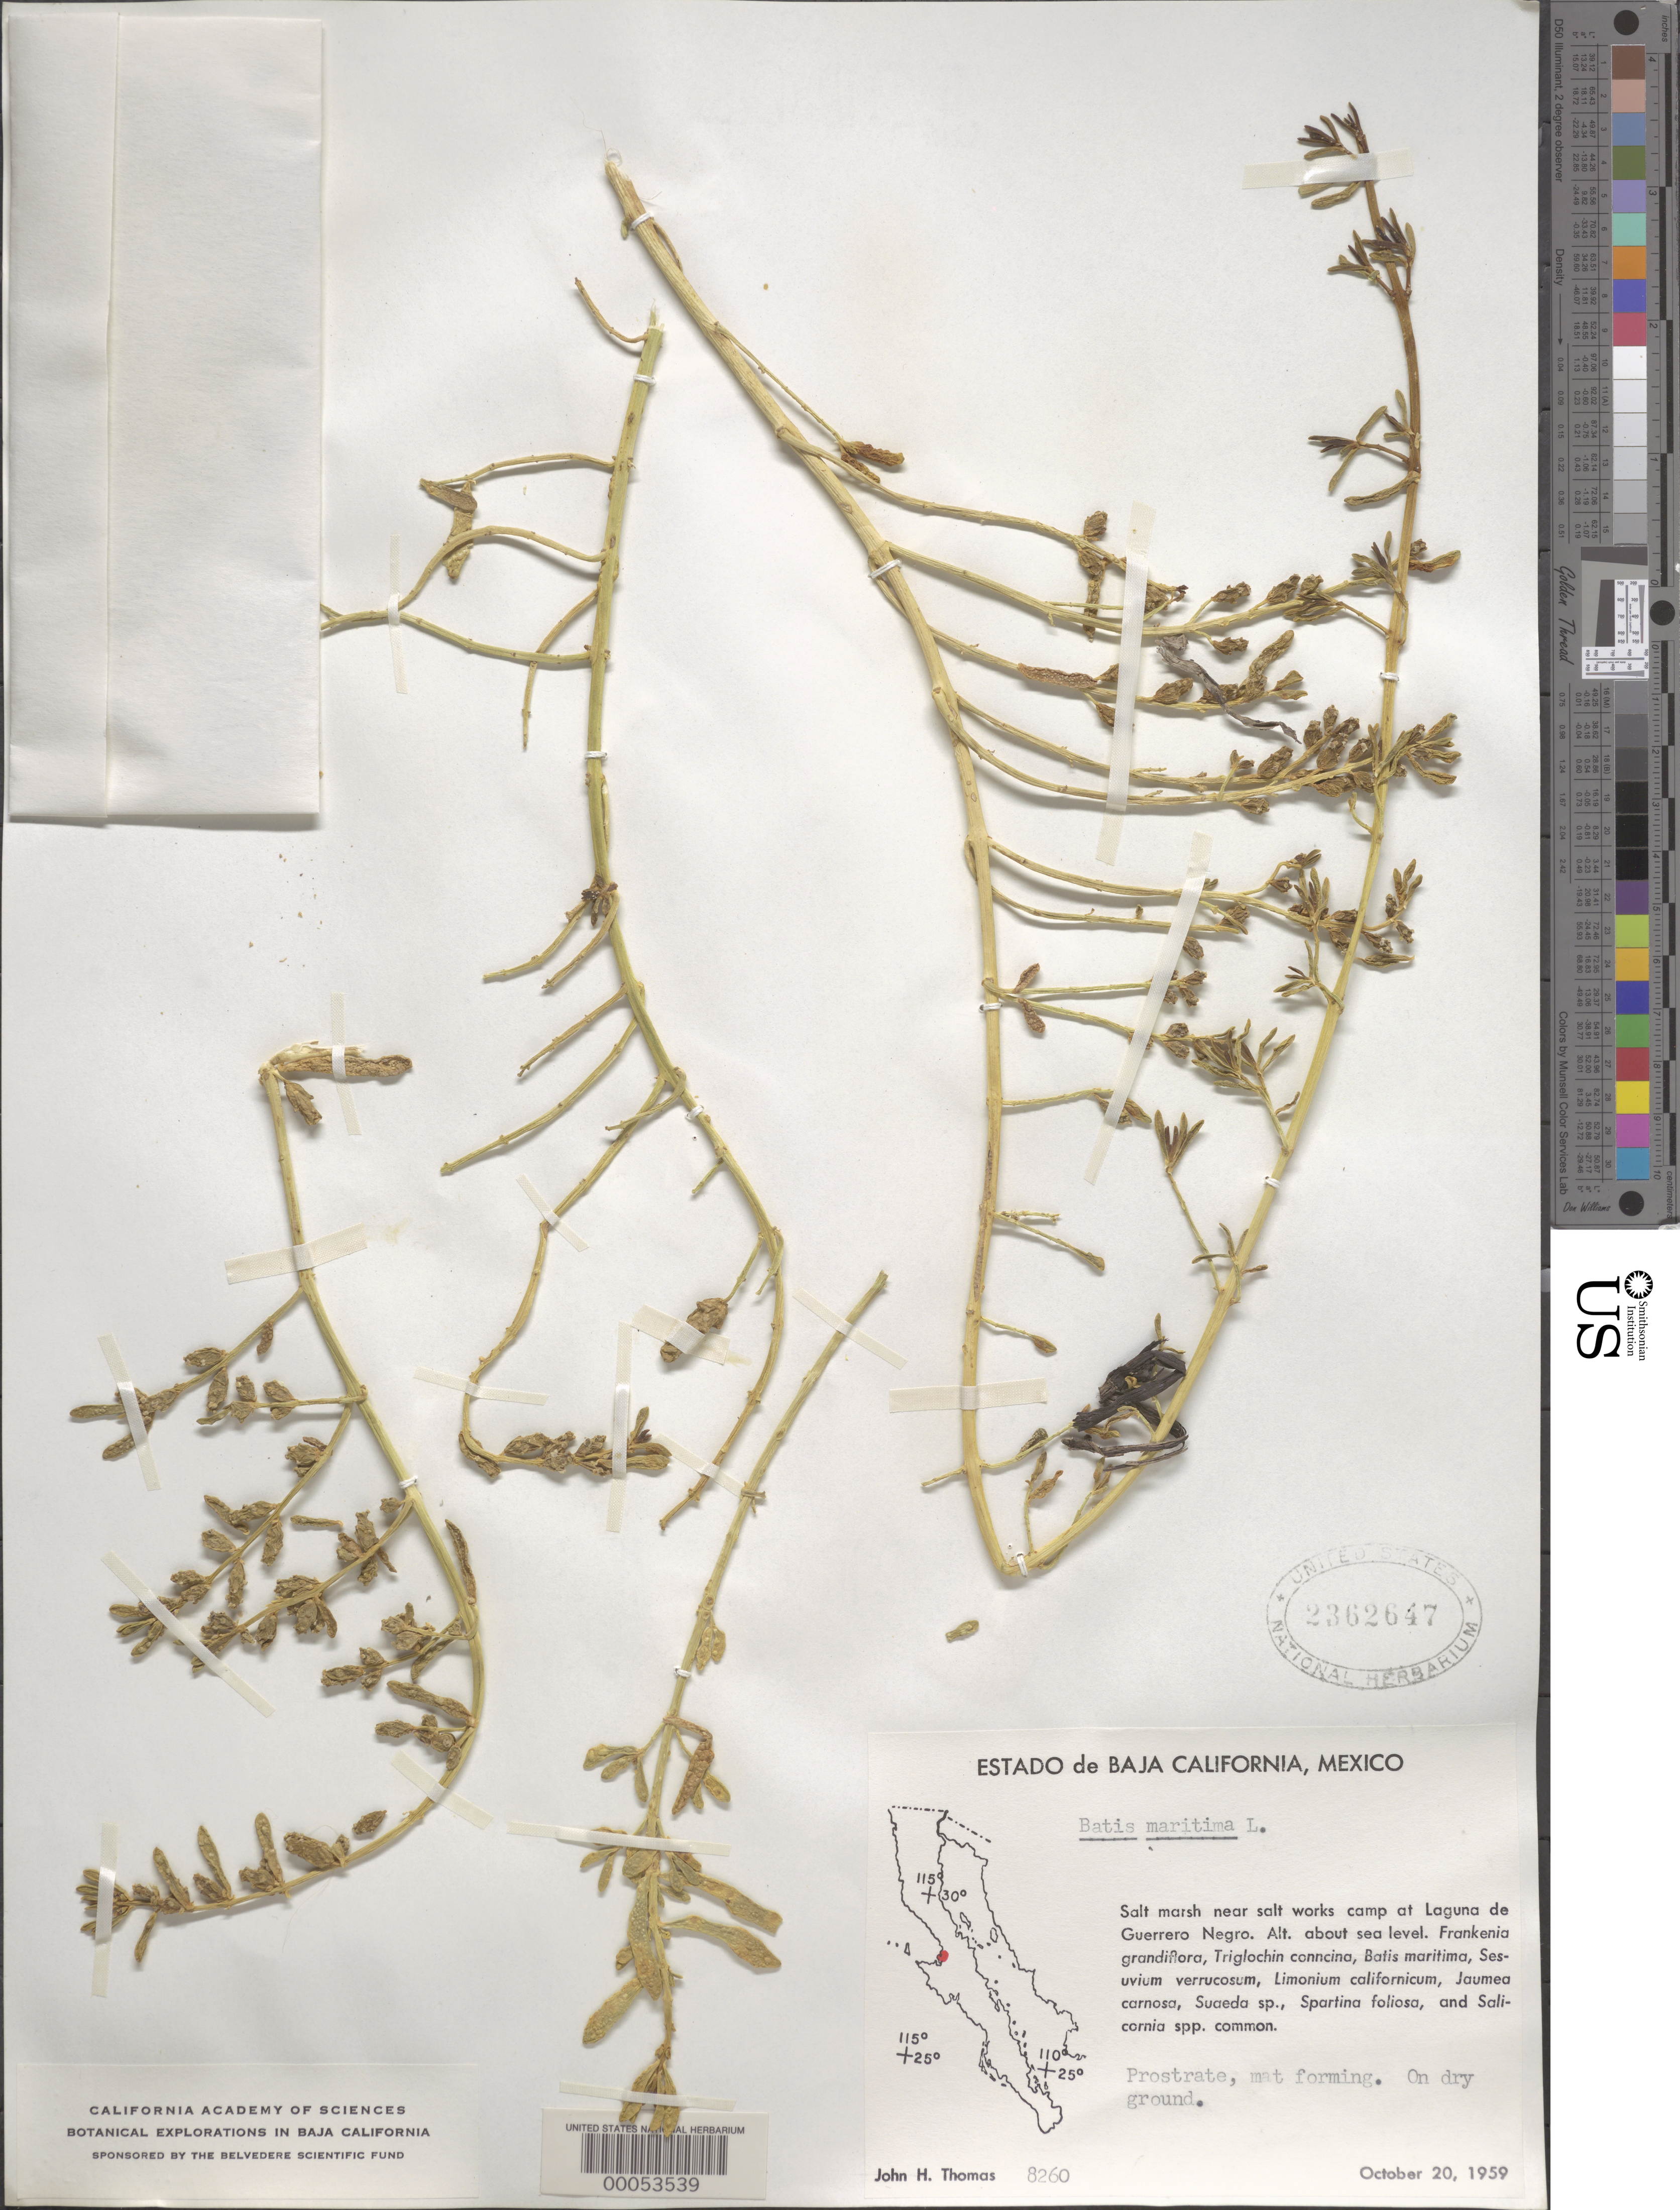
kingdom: Plantae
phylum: Tracheophyta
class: Magnoliopsida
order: Brassicales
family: Bataceae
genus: Batis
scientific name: Batis maritima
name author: L.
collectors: J. H. Thomas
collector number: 8260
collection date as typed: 20 Oct 1959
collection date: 1959-10-20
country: Mexico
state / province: Baja California Sur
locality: Salt marsh near salt works camp at Laguna de Guerrero Negro.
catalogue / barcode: US 2362647